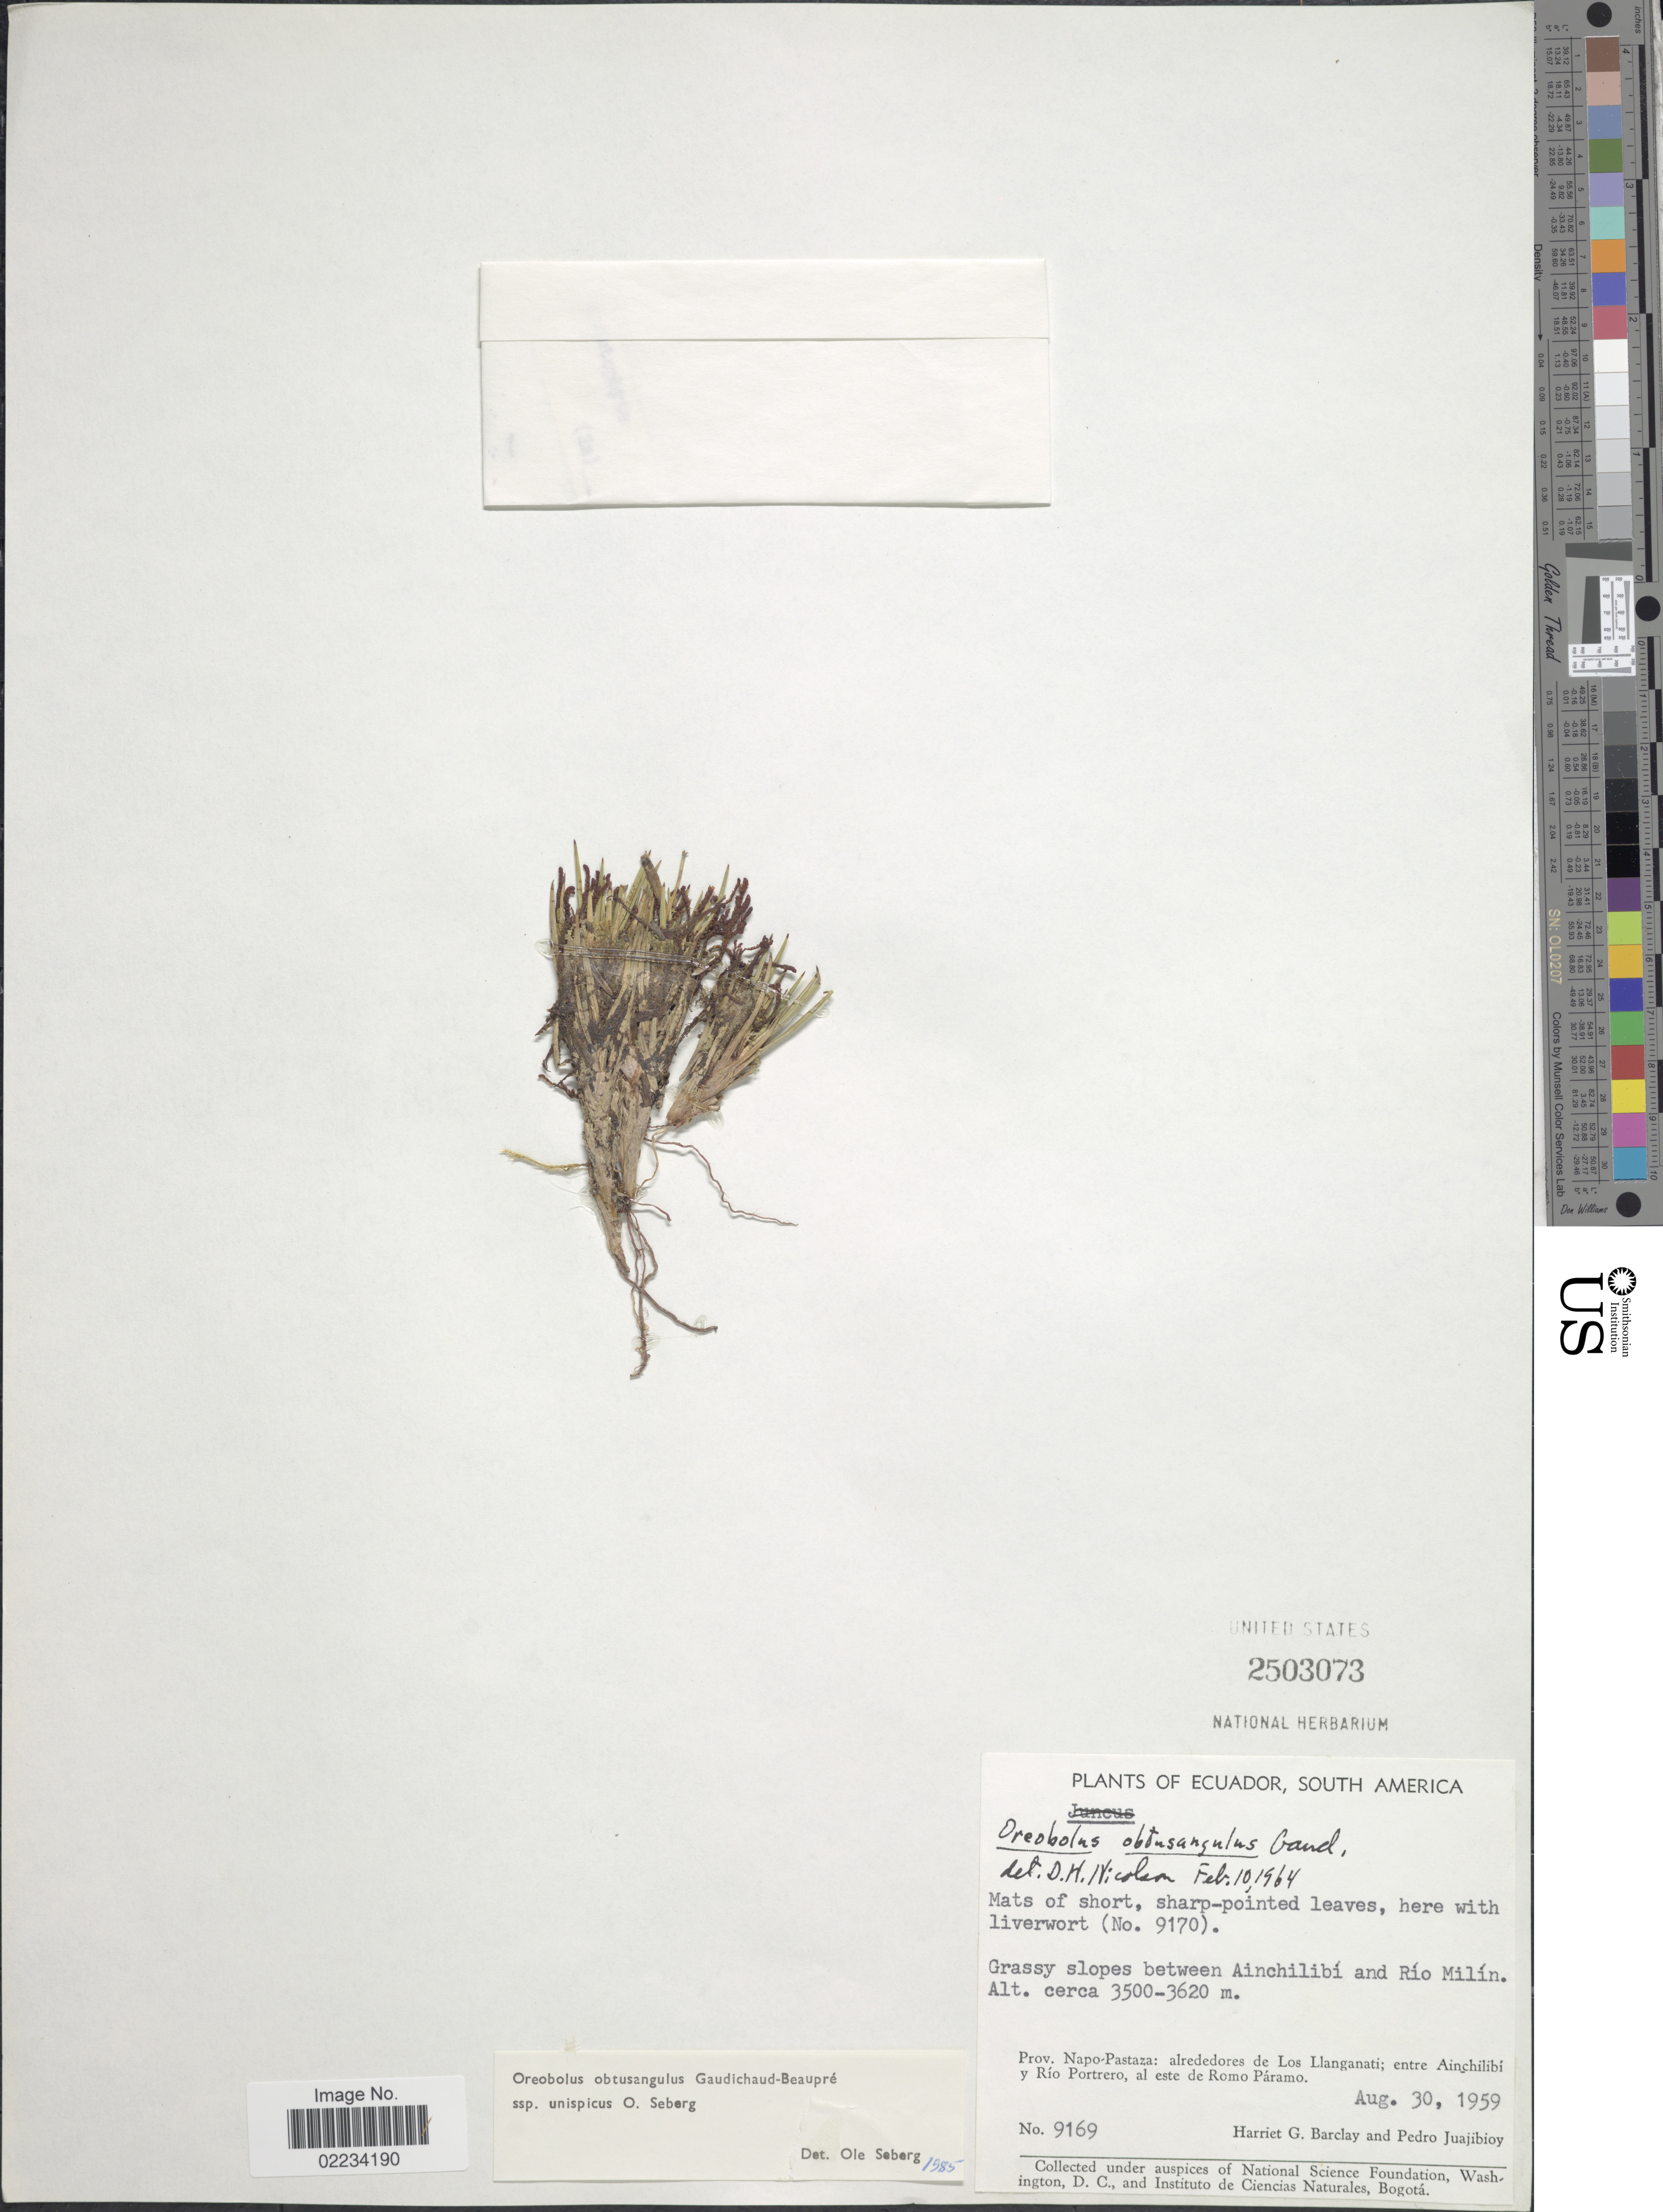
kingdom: Plantae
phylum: Tracheophyta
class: Liliopsida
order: Poales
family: Cyperaceae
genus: Oreobolus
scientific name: Oreobolus obtusangulus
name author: Gaudich.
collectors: H. G. Barclay & P. Juajibioy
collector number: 9169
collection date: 1959-08-30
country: Ecuador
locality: Grassy slopes between Ainchilibí and Río Milín, Prov. Napo-Pastaza: alrededores de Los Llanganati; entre Ainchilibí y Río Portrero. al este de Romo Páramo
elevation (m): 3500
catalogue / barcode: US 2503073